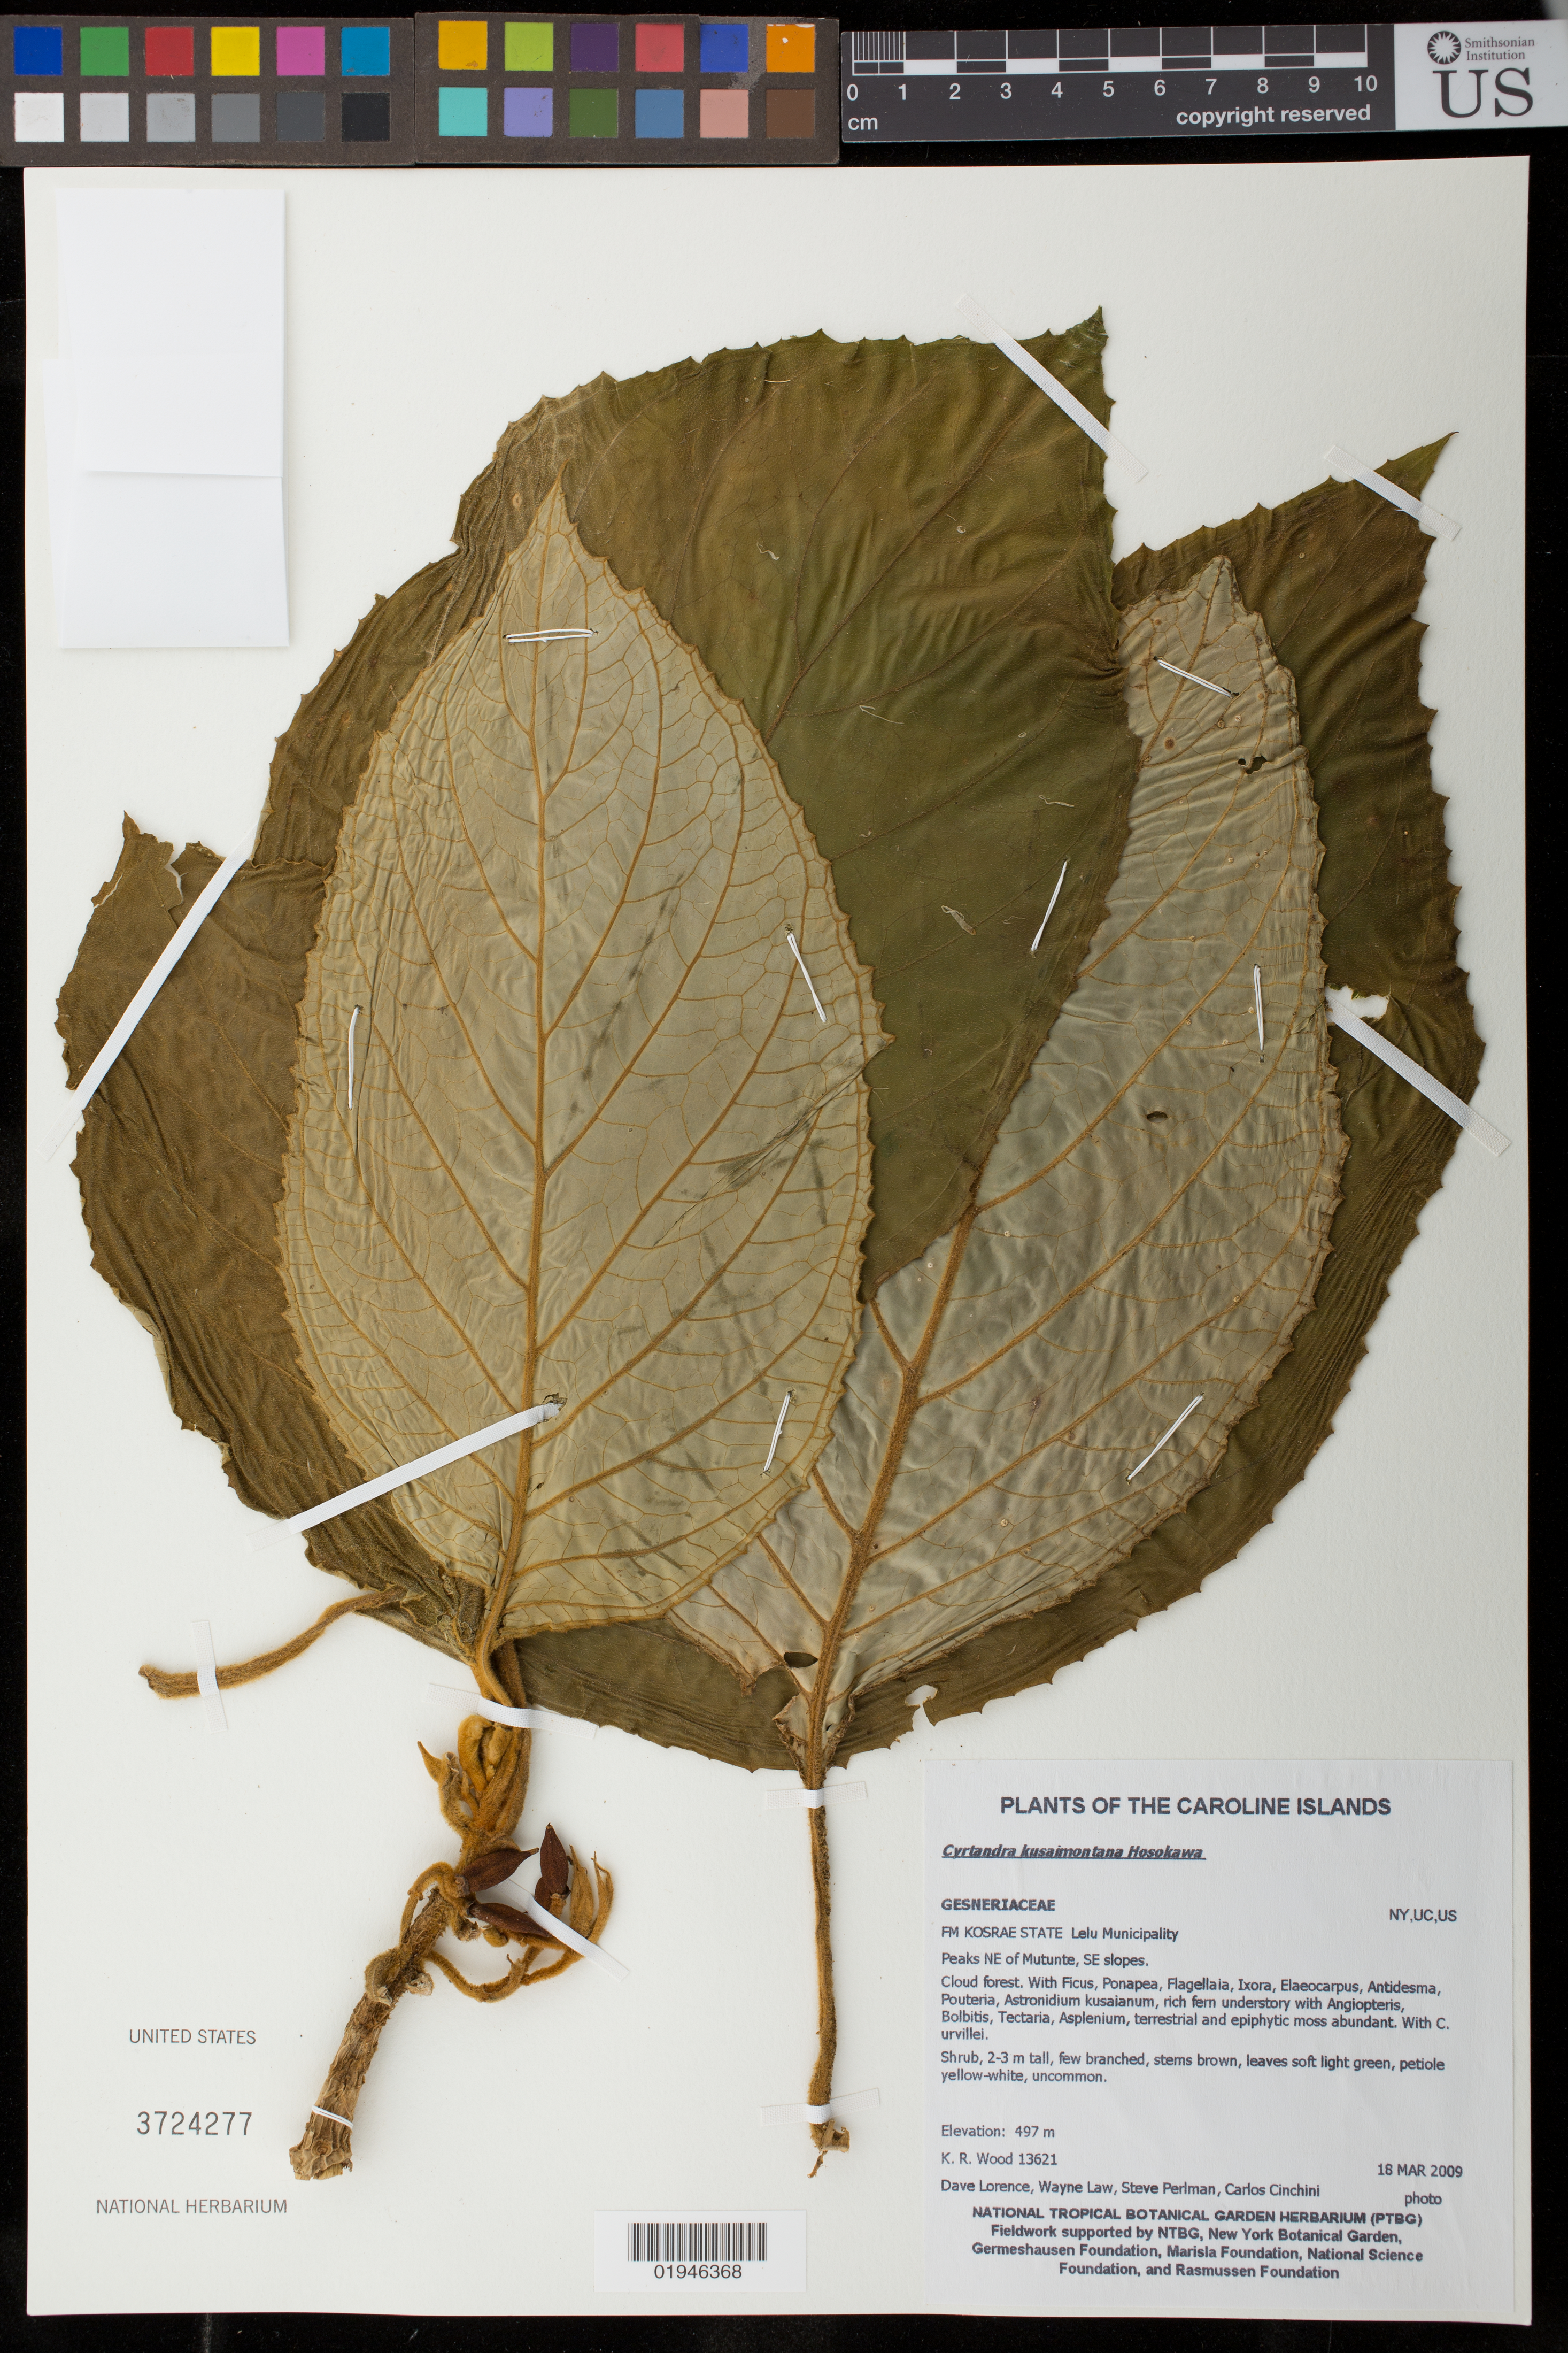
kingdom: Plantae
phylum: Tracheophyta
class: Magnoliopsida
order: Lamiales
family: Gesneriaceae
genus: Cyrtandra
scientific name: Cyrtandra kusaimontana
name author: Hosok.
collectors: K. R. Wood, W. Law, S. P. Perlman & C. Cinchini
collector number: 13621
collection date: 2009-03-18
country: Micronesia, Federated States of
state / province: Kosrae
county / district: Lelu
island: Kosrae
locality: Lelu Municipality. Peaks NE of Mutunte, SE slopes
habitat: Cloud forest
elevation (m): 497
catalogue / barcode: US 3724277